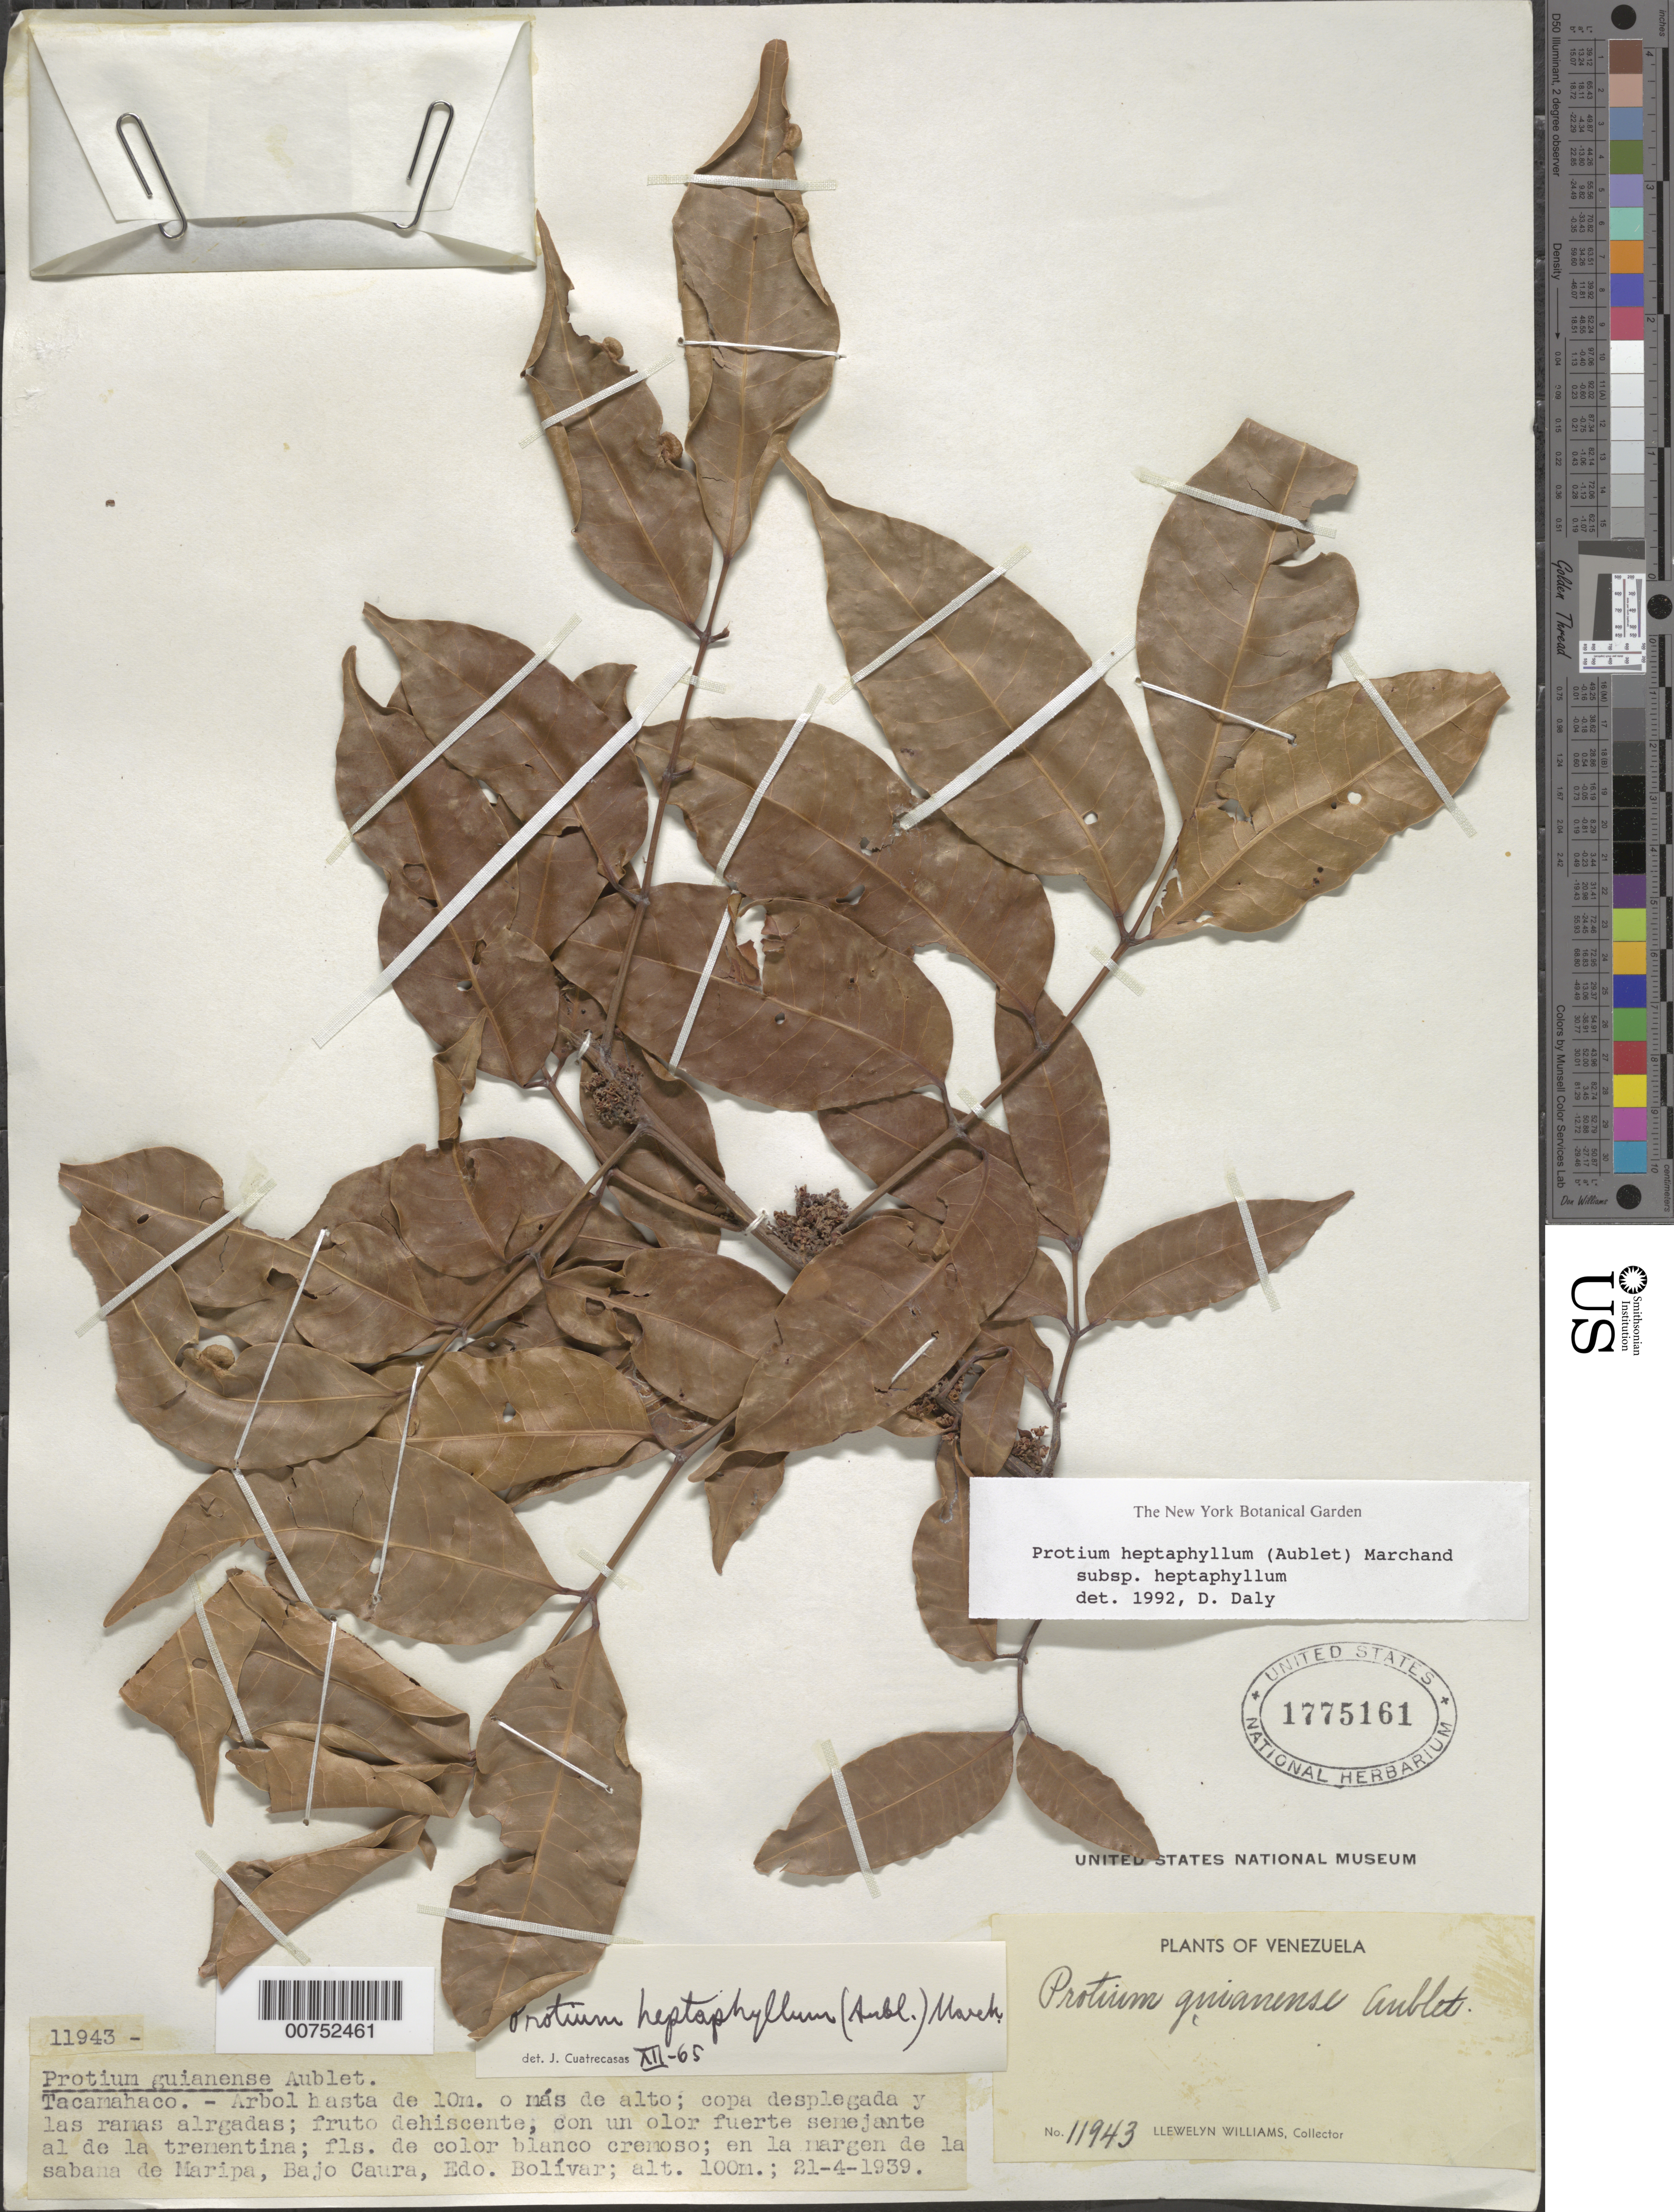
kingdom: Plantae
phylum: Tracheophyta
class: Magnoliopsida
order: Sapindales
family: Burseraceae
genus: Protium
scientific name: Protium heptaphyllum subsp. heptaphyllum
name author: (Aubl.) Marchand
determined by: Daly, D. C.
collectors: Ll. Williams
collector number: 11943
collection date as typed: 21-Apr-39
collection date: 1939-04-21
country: Venezuela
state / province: Bolívar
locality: Maripa, Bajo Caura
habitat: Margen de la sabana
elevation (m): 100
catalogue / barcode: US 1775161